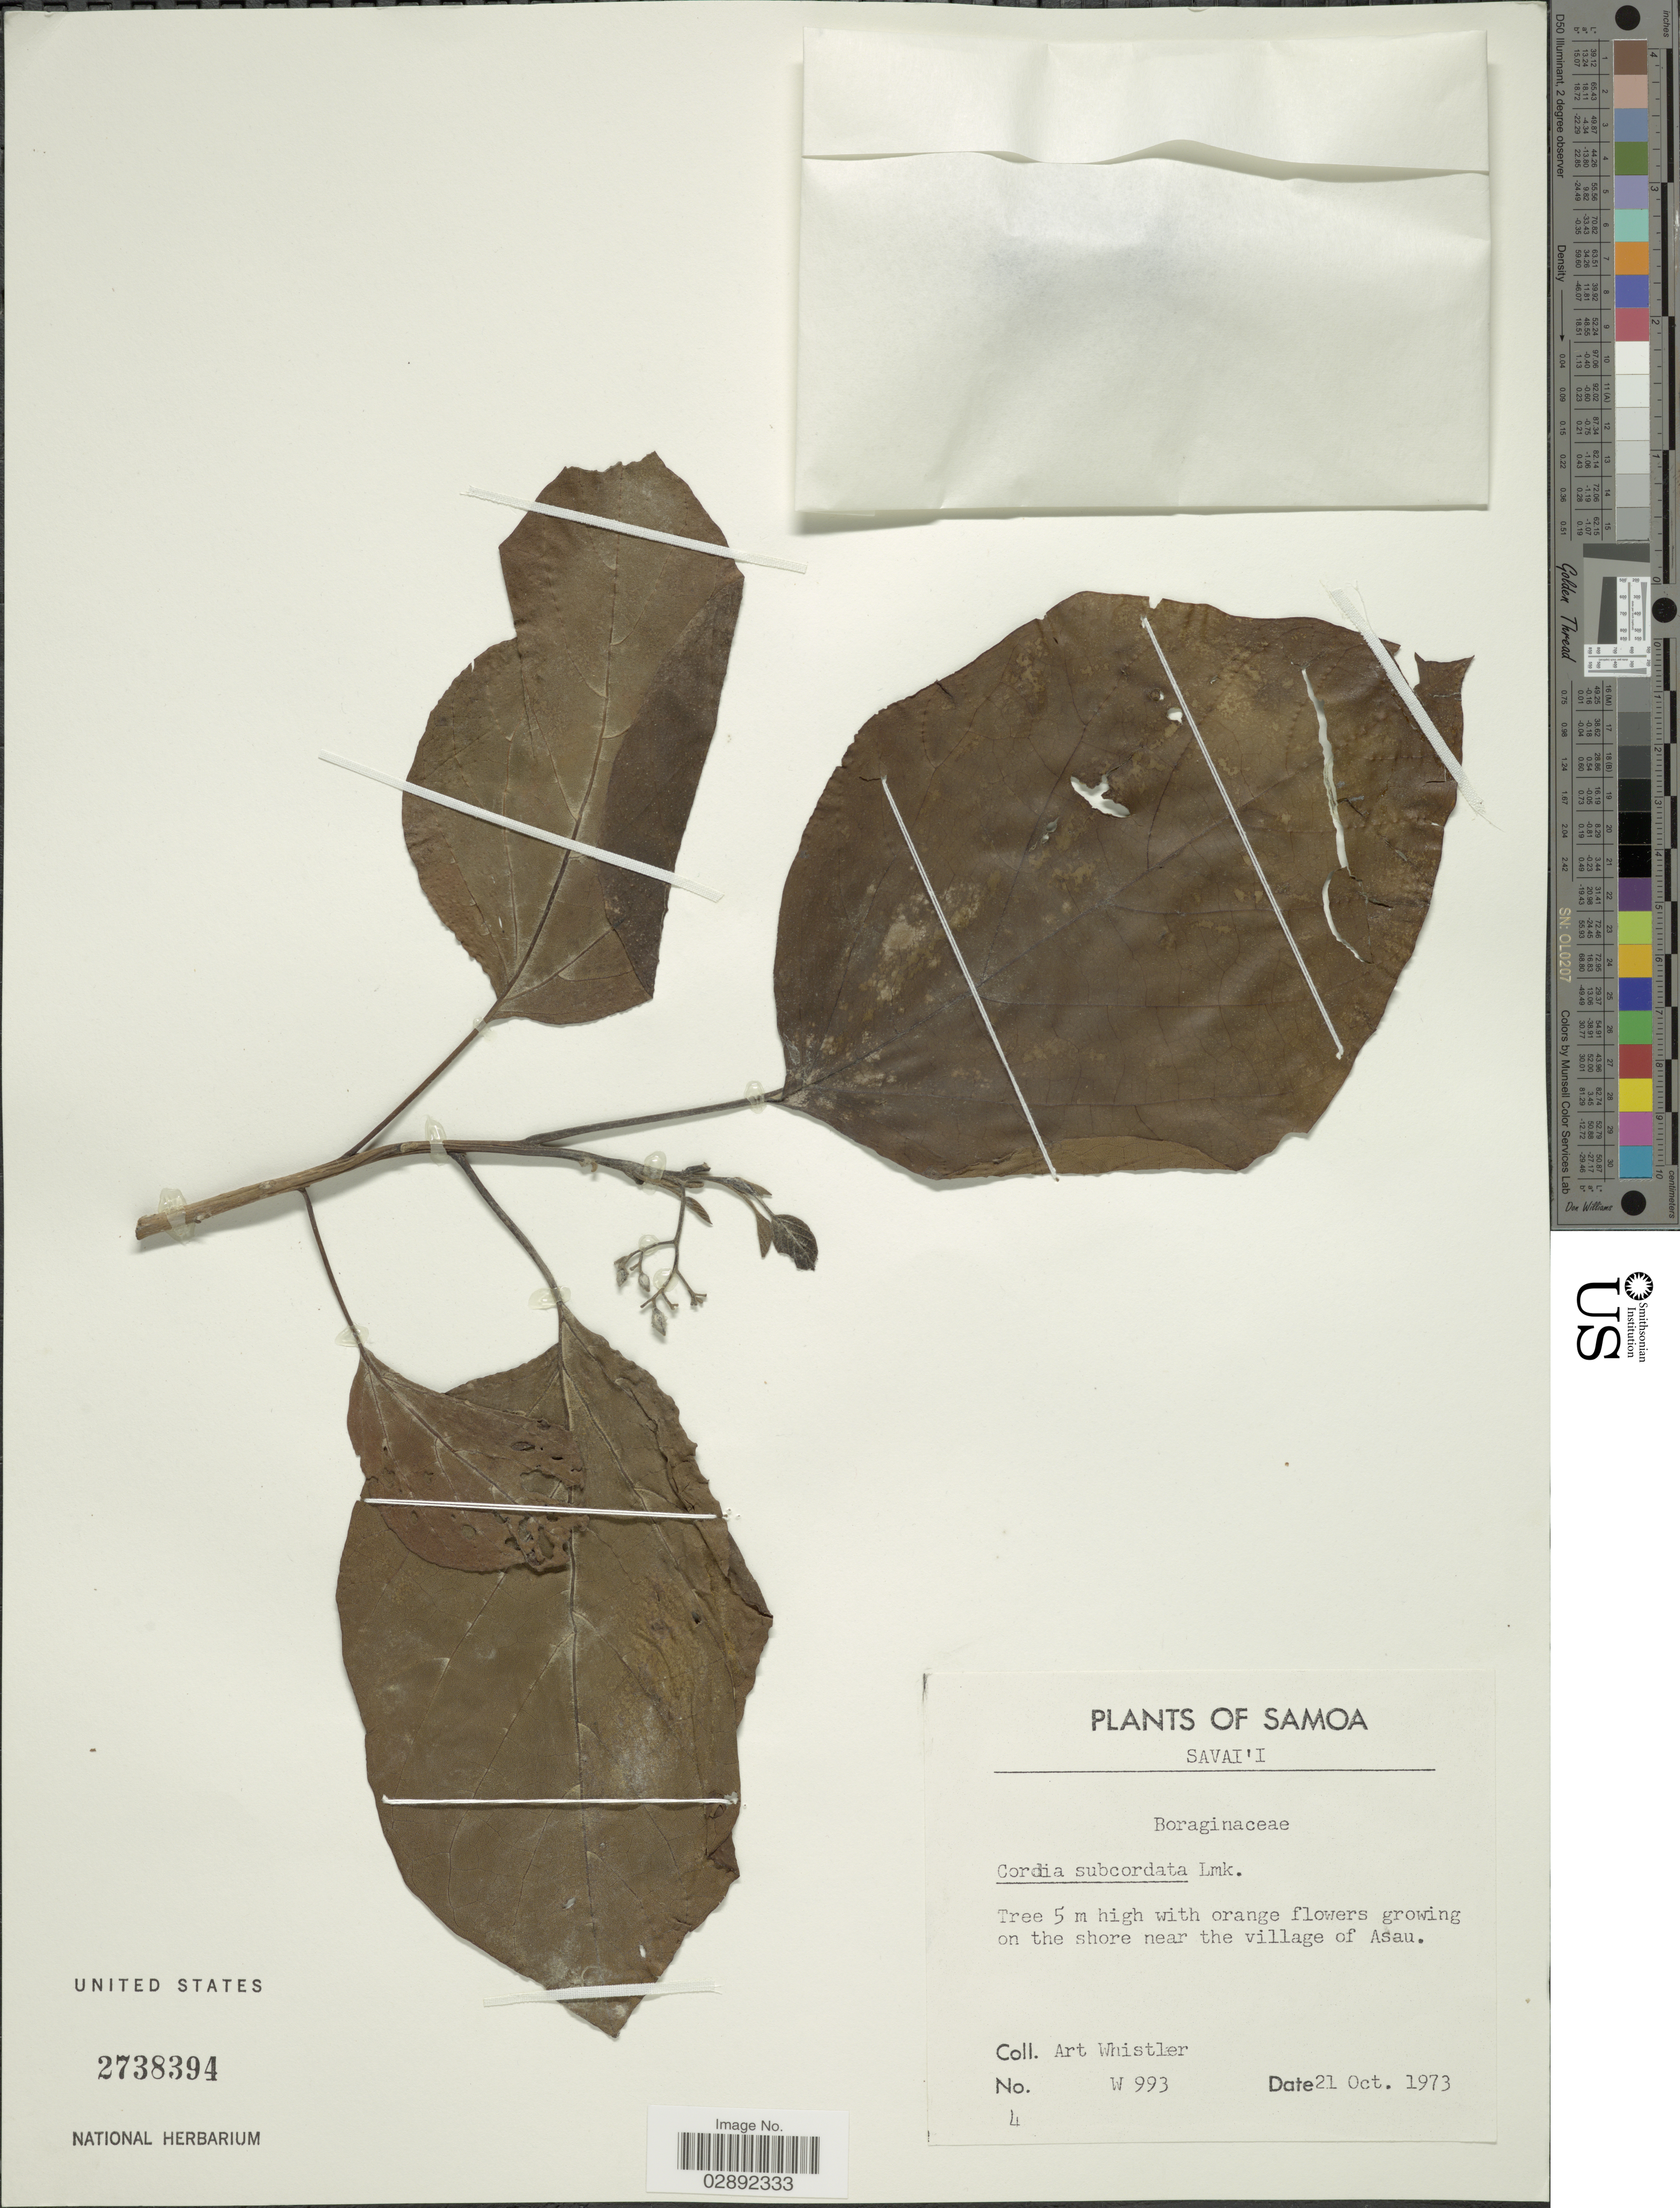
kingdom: Plantae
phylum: Tracheophyta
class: Magnoliopsida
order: Boraginales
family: Cordiaceae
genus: Cordia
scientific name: Cordia subcordata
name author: Lam.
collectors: A. Whistler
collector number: W993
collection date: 1973-10-21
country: Samoa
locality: Samoa. Savai'i. On the shore near the village of Asau.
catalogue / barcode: US 2738394